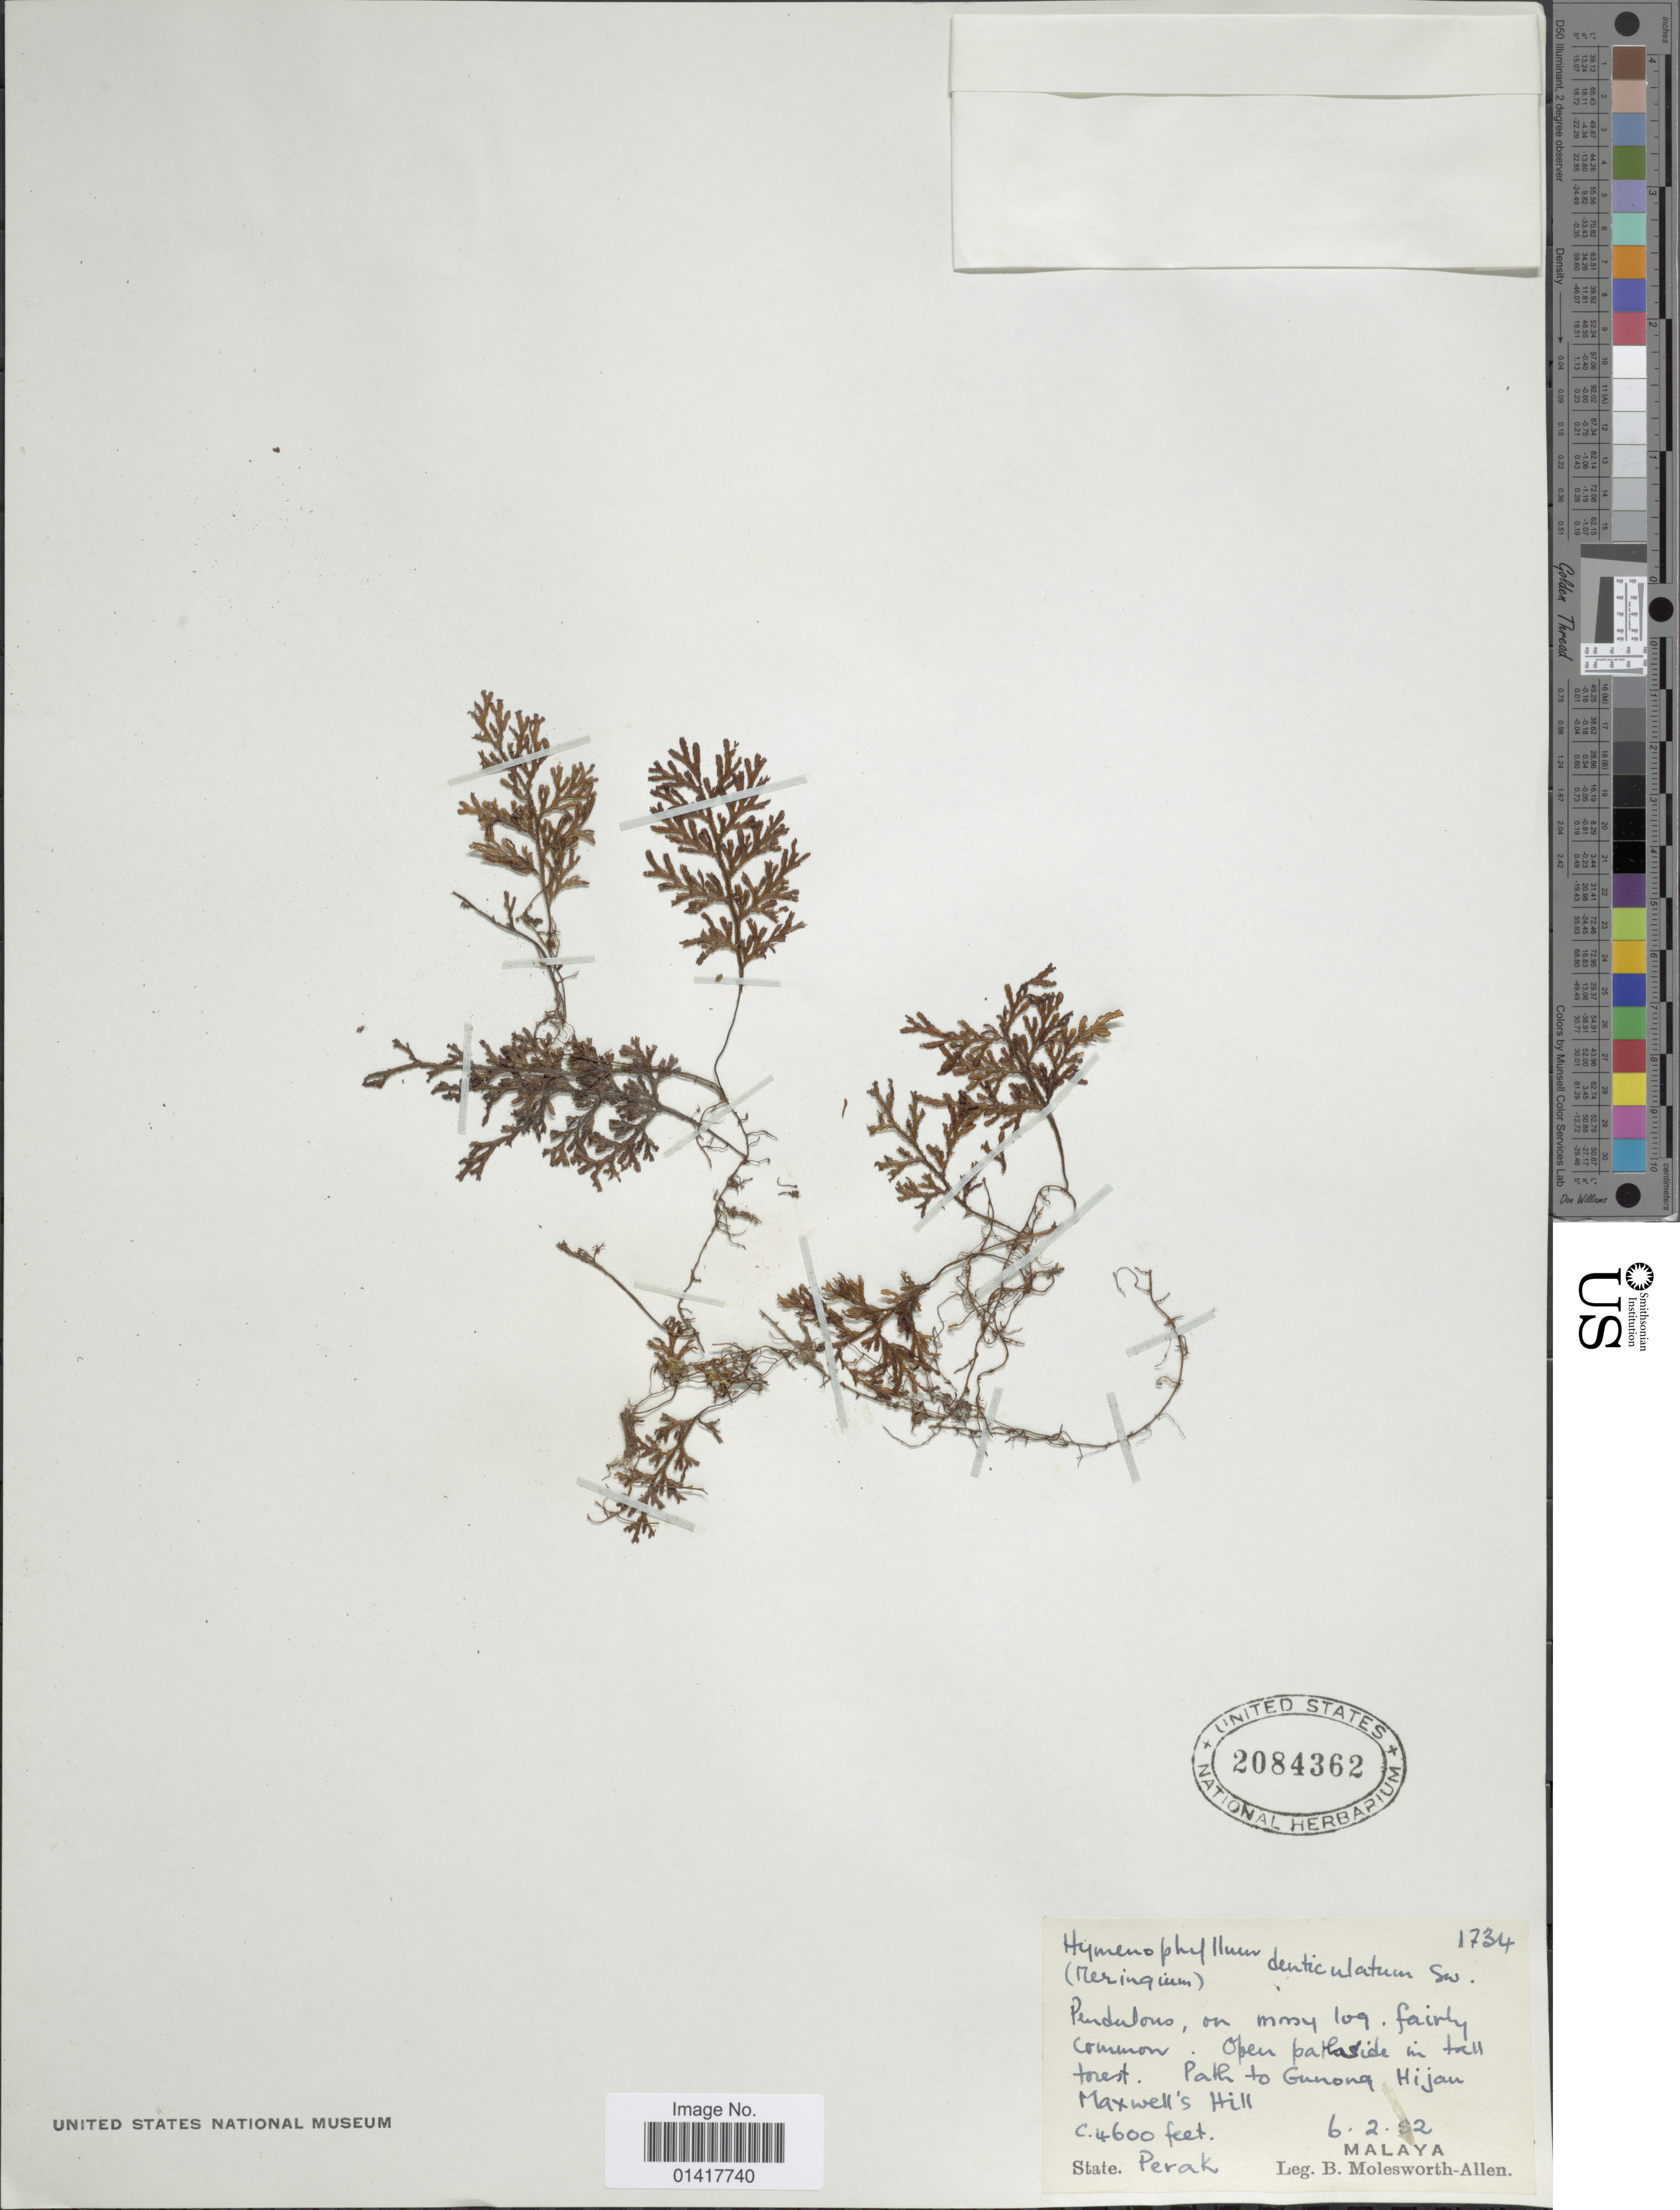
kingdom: Plantae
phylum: Tracheophyta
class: Polypodiopsida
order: Hymenophyllales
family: Hymenophyllaceae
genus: Hymenophyllum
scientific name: Hymenophyllum denticulatum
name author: Sw.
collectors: B. E. G. Molesworth-Allen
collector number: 1734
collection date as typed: Transcribed d/m/y: 6/2/52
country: Malaysia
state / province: Perak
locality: Path to Gunong HIjan Maxwell's Hill. Malaya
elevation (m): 1402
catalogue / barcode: US 2084362